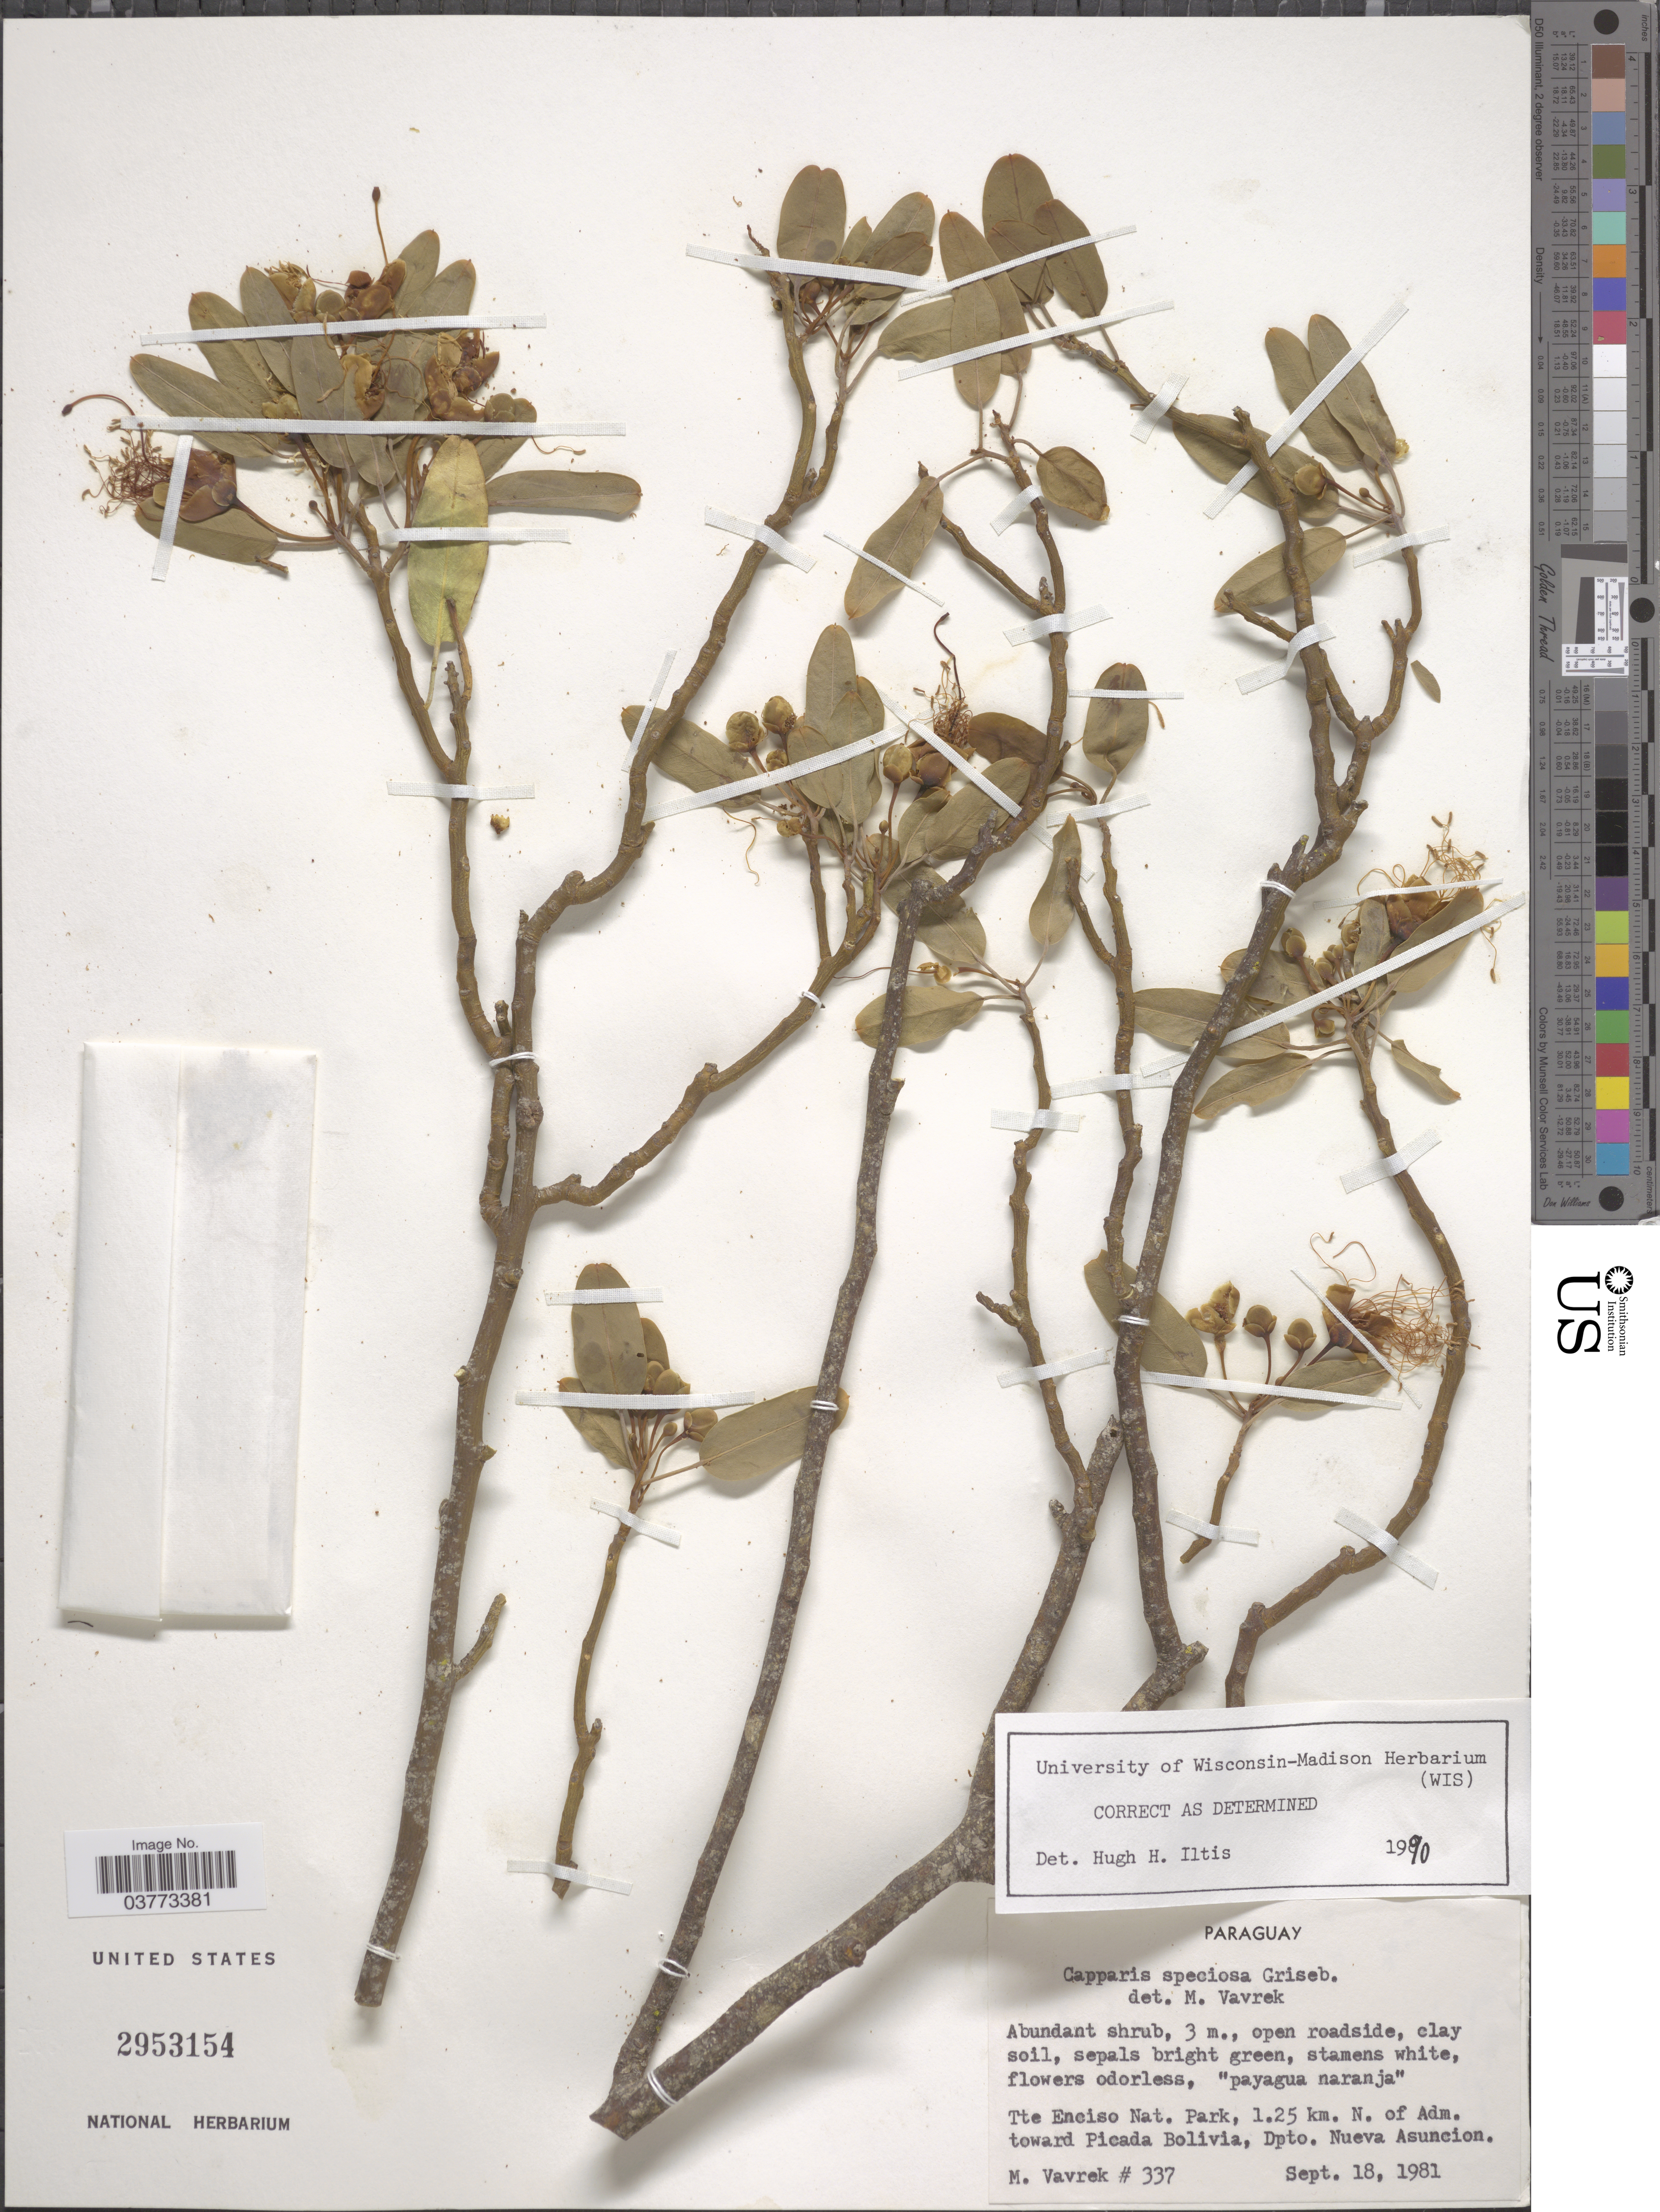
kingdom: Plantae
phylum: Tracheophyta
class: Magnoliopsida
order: Brassicales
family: Capparaceae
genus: Anisocapparis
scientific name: Anisocapparis speciosa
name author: (Griseb.) Cornejo & Iltis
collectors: M. Vavrek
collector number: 337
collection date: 1981-09-18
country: Paraguay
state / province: Asuncion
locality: Tte Enciso Nat. Park, 1.25 km. N. of Adm. toward Picada Bolivia, Dpto. Nueva Asuncion.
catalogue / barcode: US 2953154